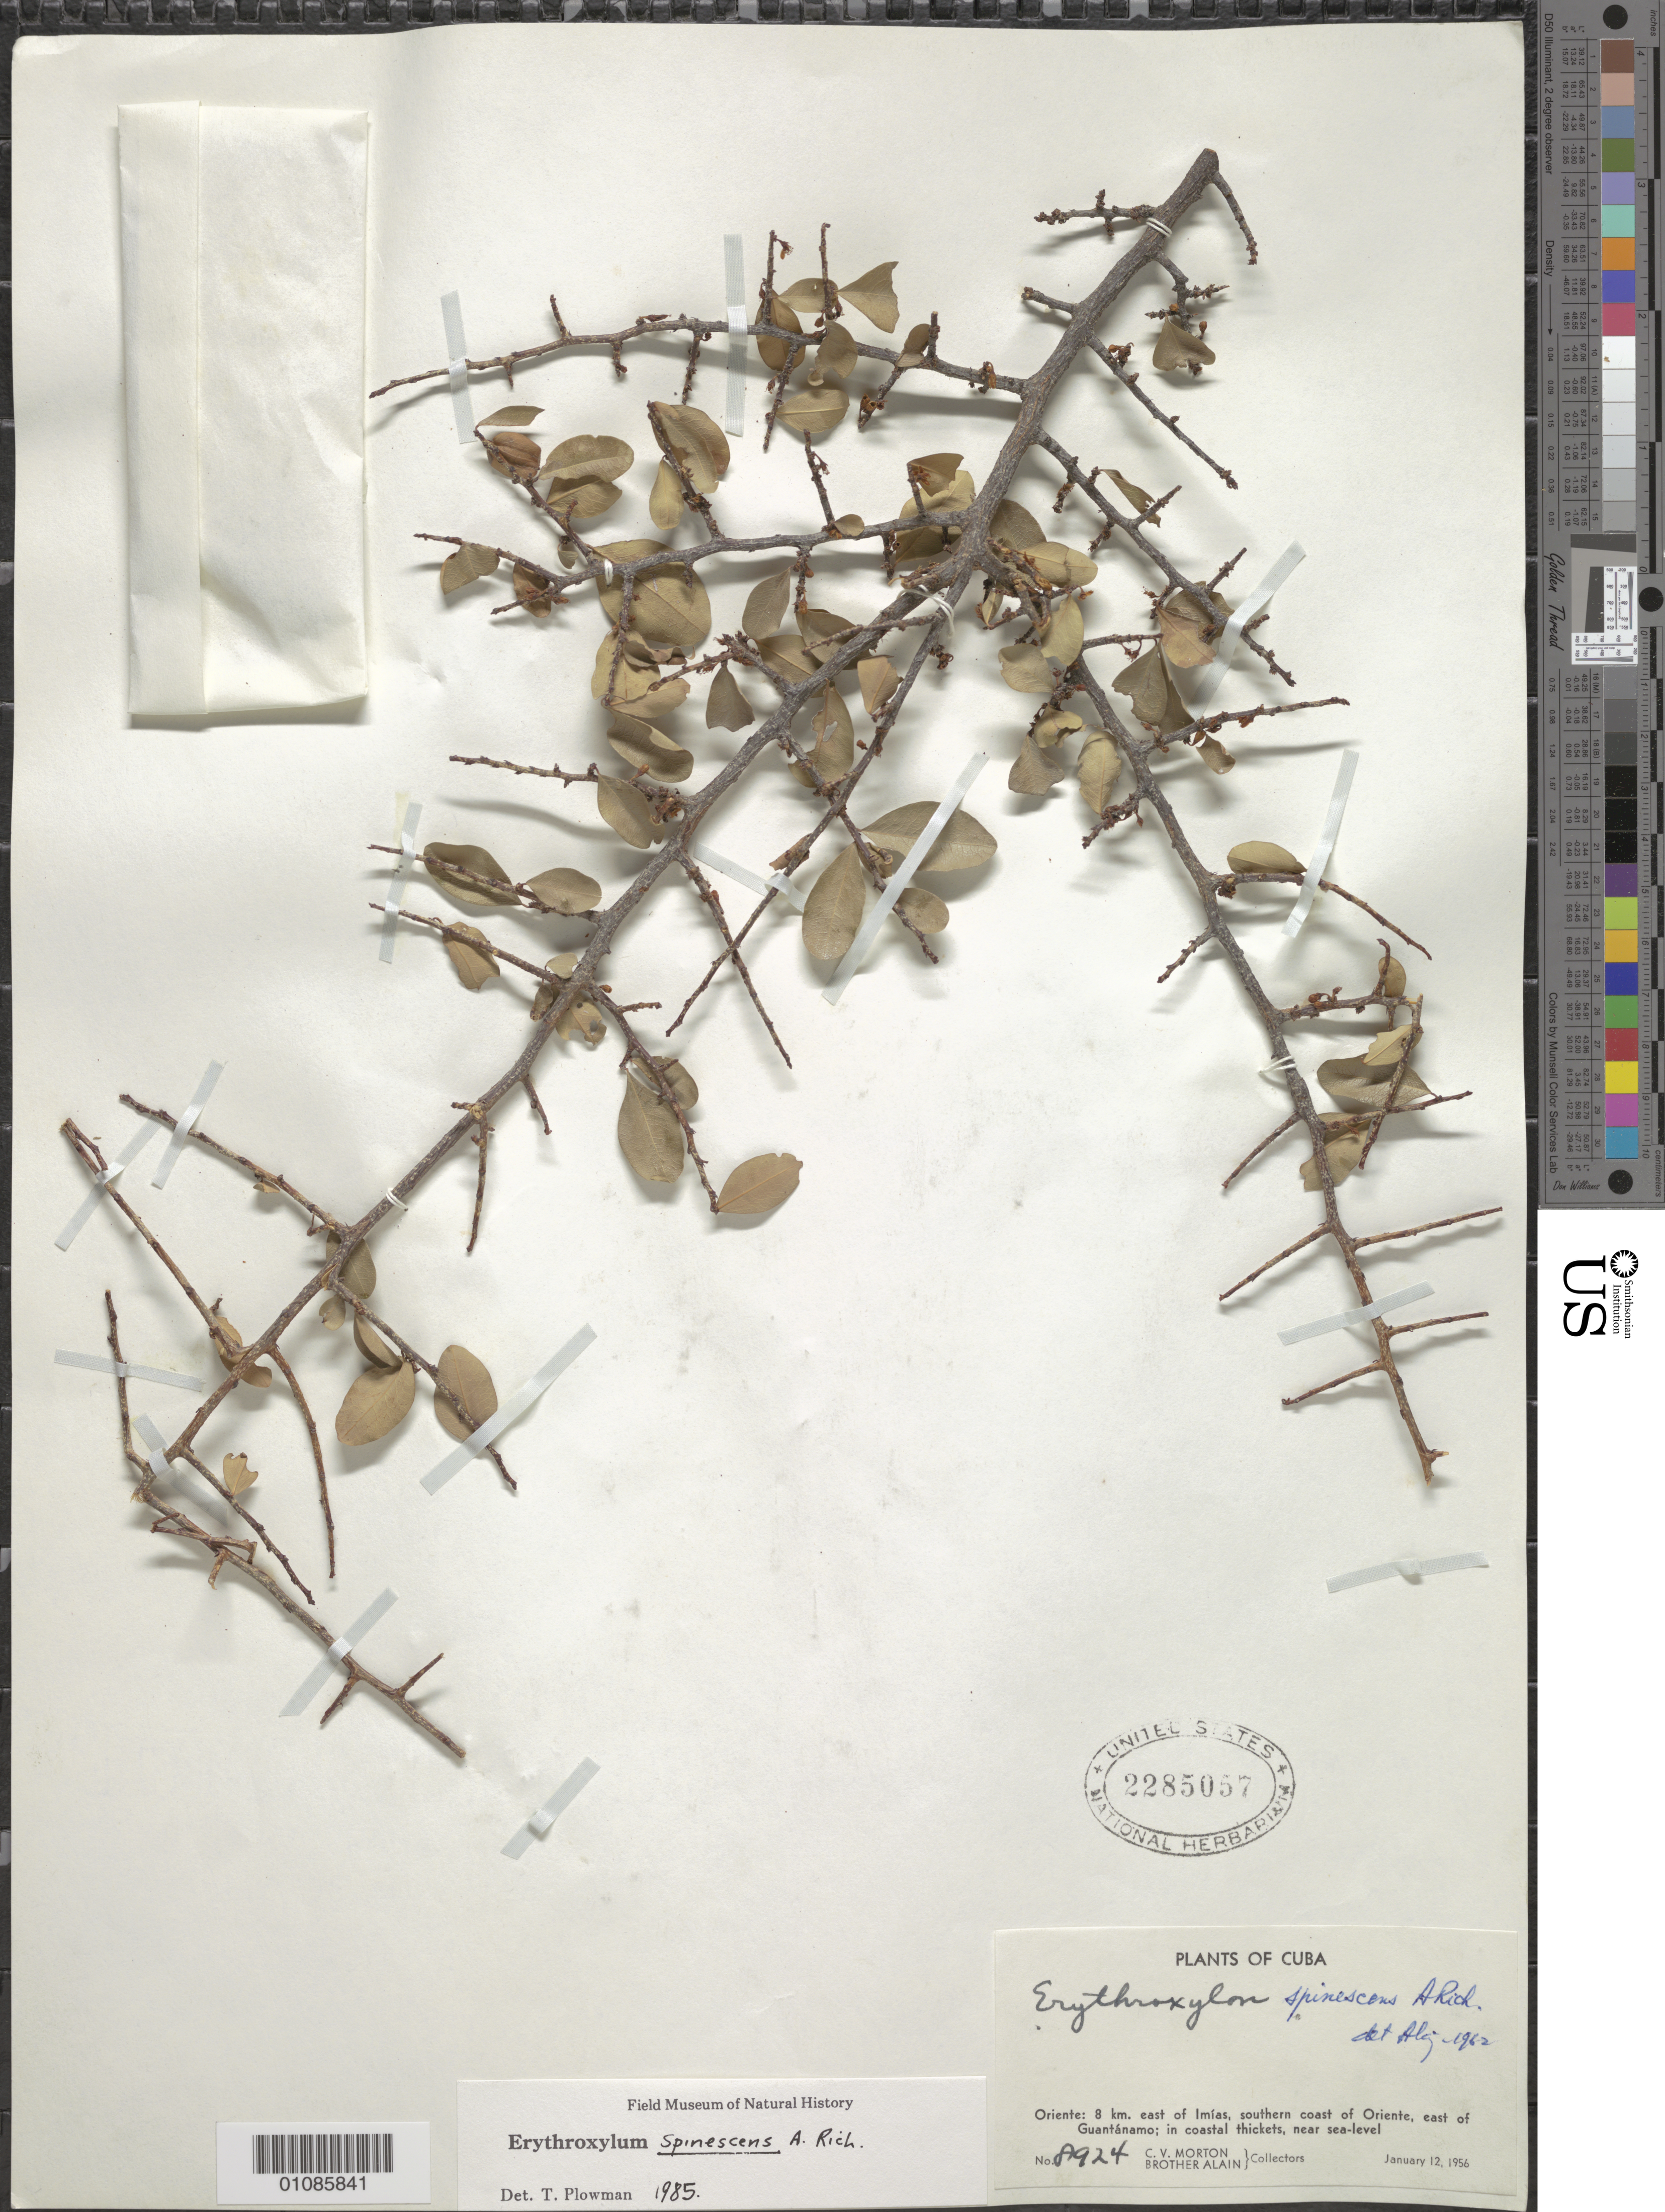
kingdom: Plantae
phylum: Tracheophyta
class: Magnoliopsida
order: Malpighiales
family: Erythroxylaceae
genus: Erythroxylum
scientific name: Erythroxylum spinescens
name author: A. Rich.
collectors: C. V. Morton & A. H. Liogier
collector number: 8924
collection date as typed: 12 Jan 1956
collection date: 1956-01-12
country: Cuba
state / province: Guantanamo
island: Cuba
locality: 8km E of Imias, Southern Coast of Oriente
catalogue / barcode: US 2285057